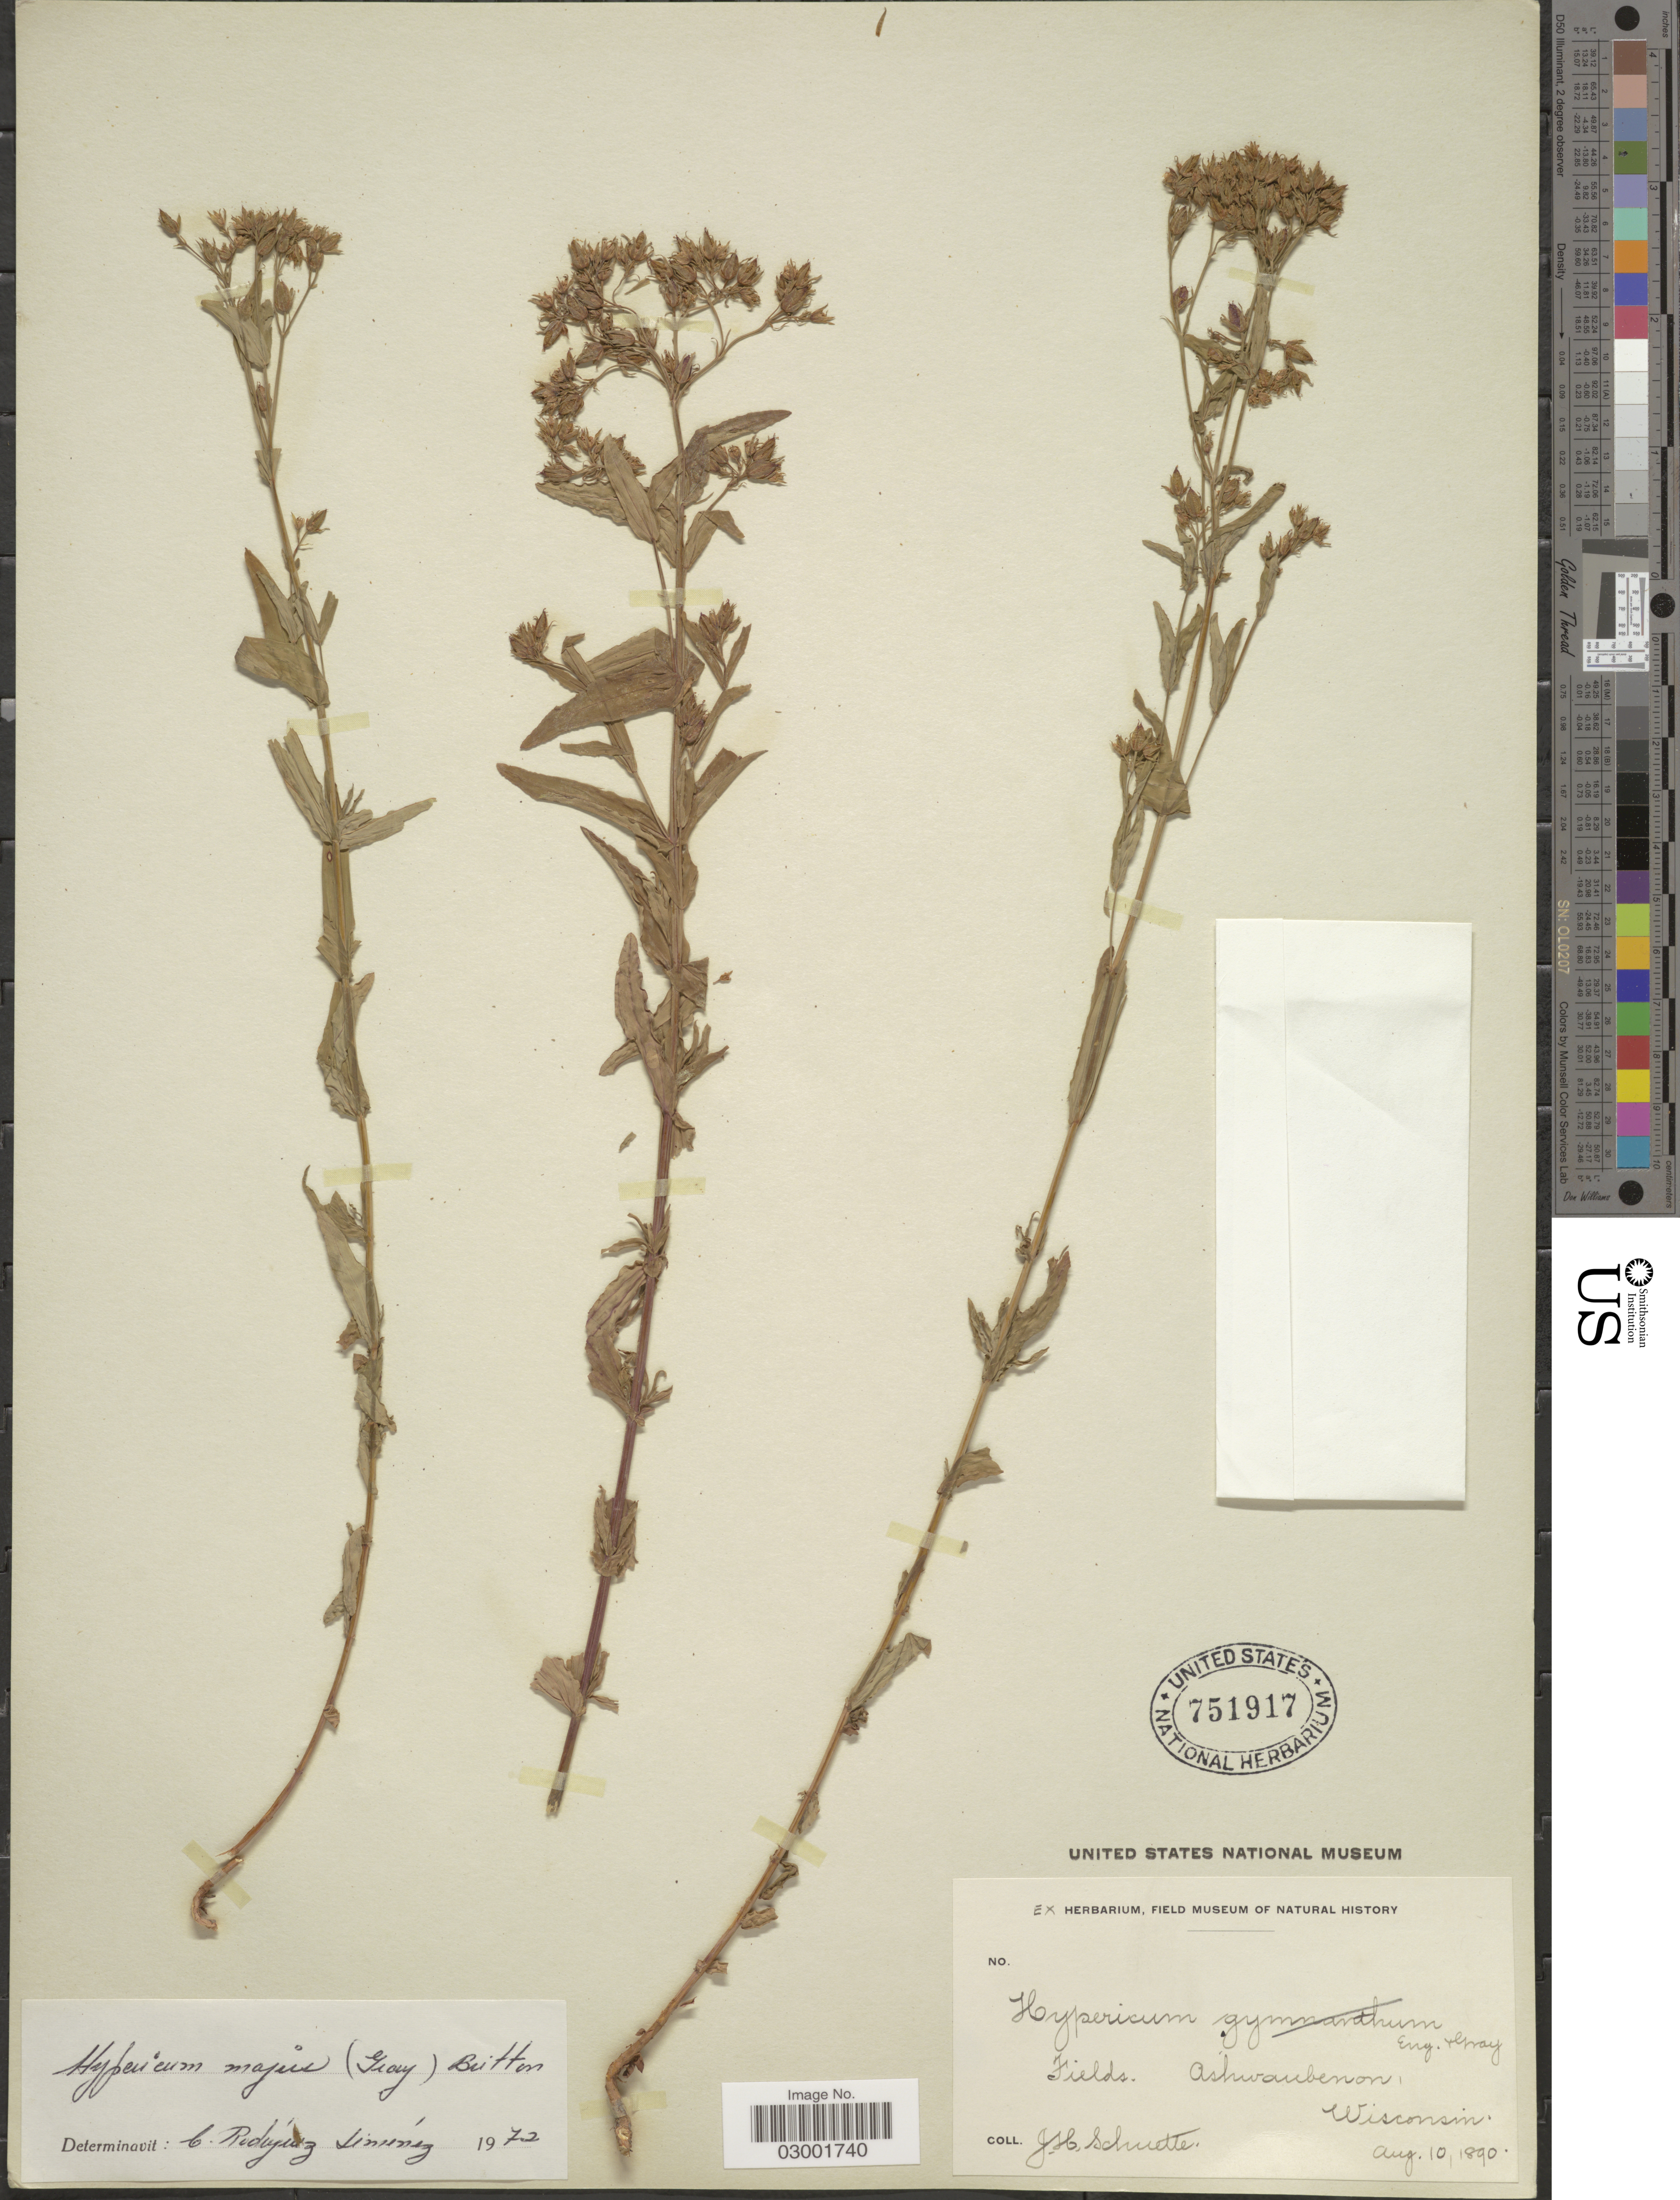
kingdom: Plantae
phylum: Tracheophyta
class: Magnoliopsida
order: Malpighiales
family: Hypericaceae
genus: Hypericum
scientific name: Hypericum majus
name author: (A. Gray) Britton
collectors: J. H. Schuette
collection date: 1890-08-10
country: United States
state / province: Wisconsin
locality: Fields. Ashwaubenon, Wisconsin.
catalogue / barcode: US 751917